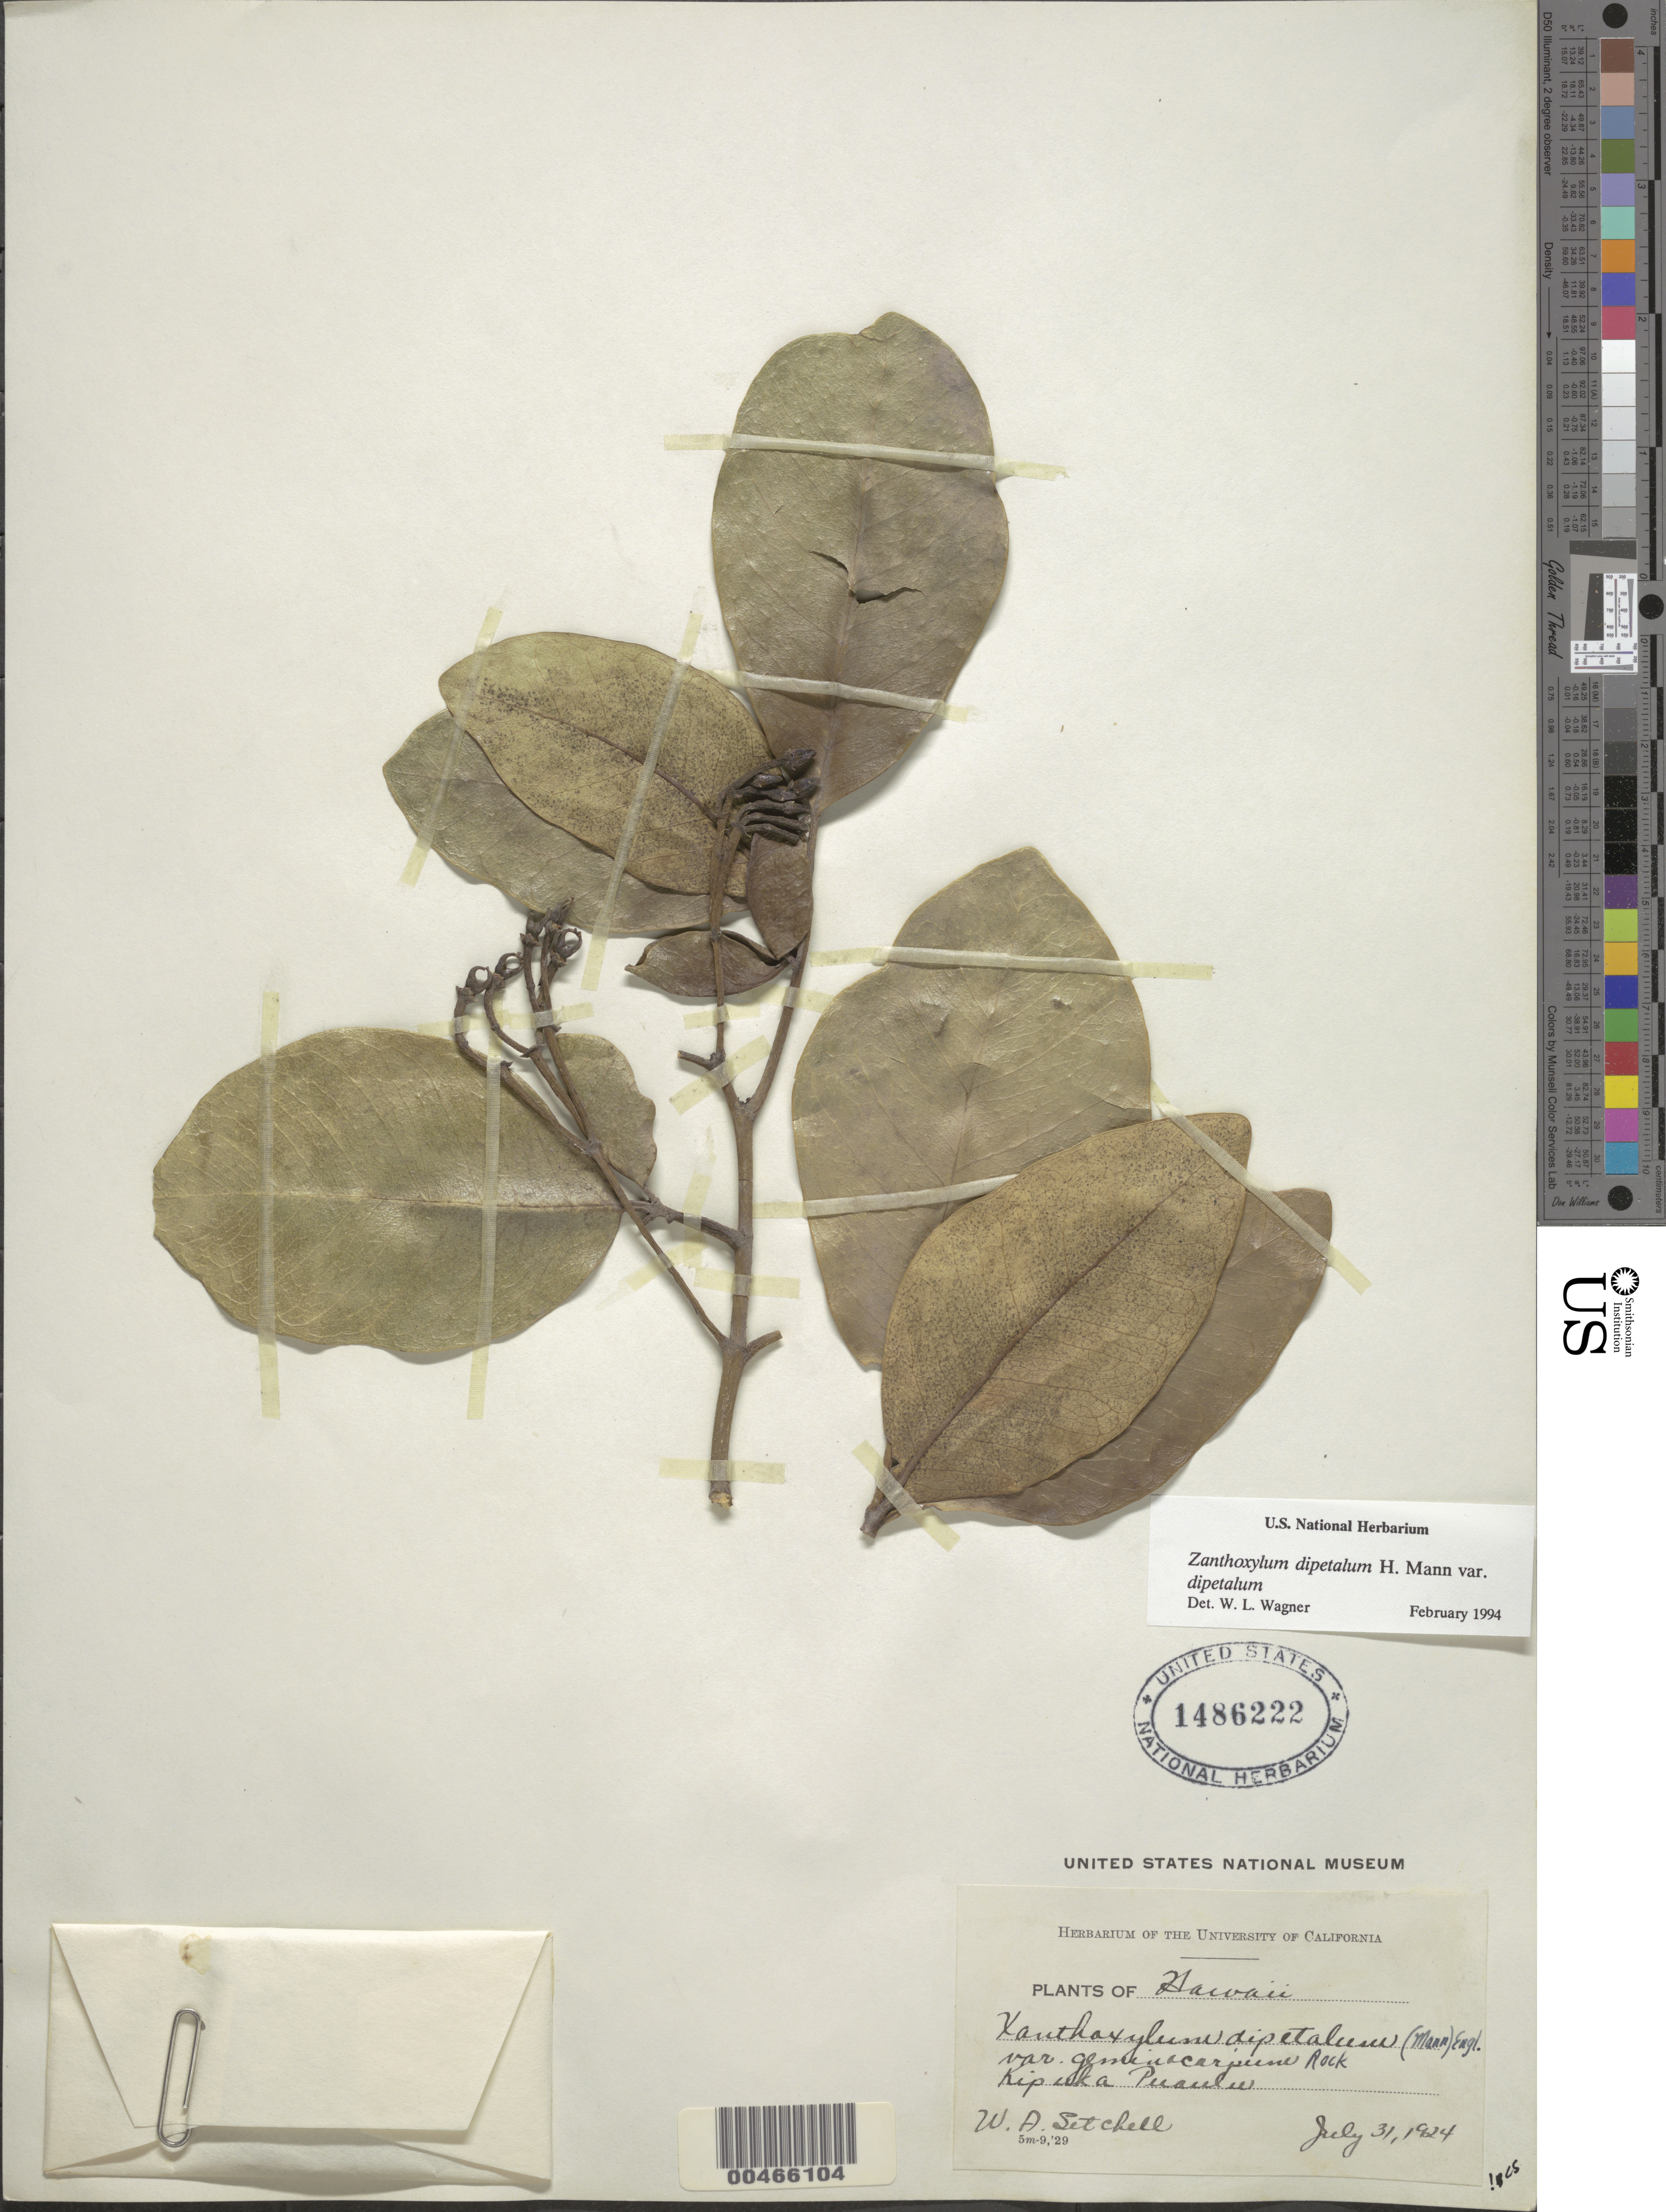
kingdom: Plantae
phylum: Tracheophyta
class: Magnoliopsida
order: Sapindales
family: Rutaceae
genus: Zanthoxylum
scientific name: Zanthoxylum dipetalum var. dipetalum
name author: H. Mann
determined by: Wagner, W. L., (BOT), Smithsonian Institution - National Museum of Natural History (UNITED STATES)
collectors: W. Setchell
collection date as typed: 31 Jul 1924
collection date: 1924-07-31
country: United States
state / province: Hawaii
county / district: Hawaii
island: Hawaii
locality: Kipuka Puaulu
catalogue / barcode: US 1486222